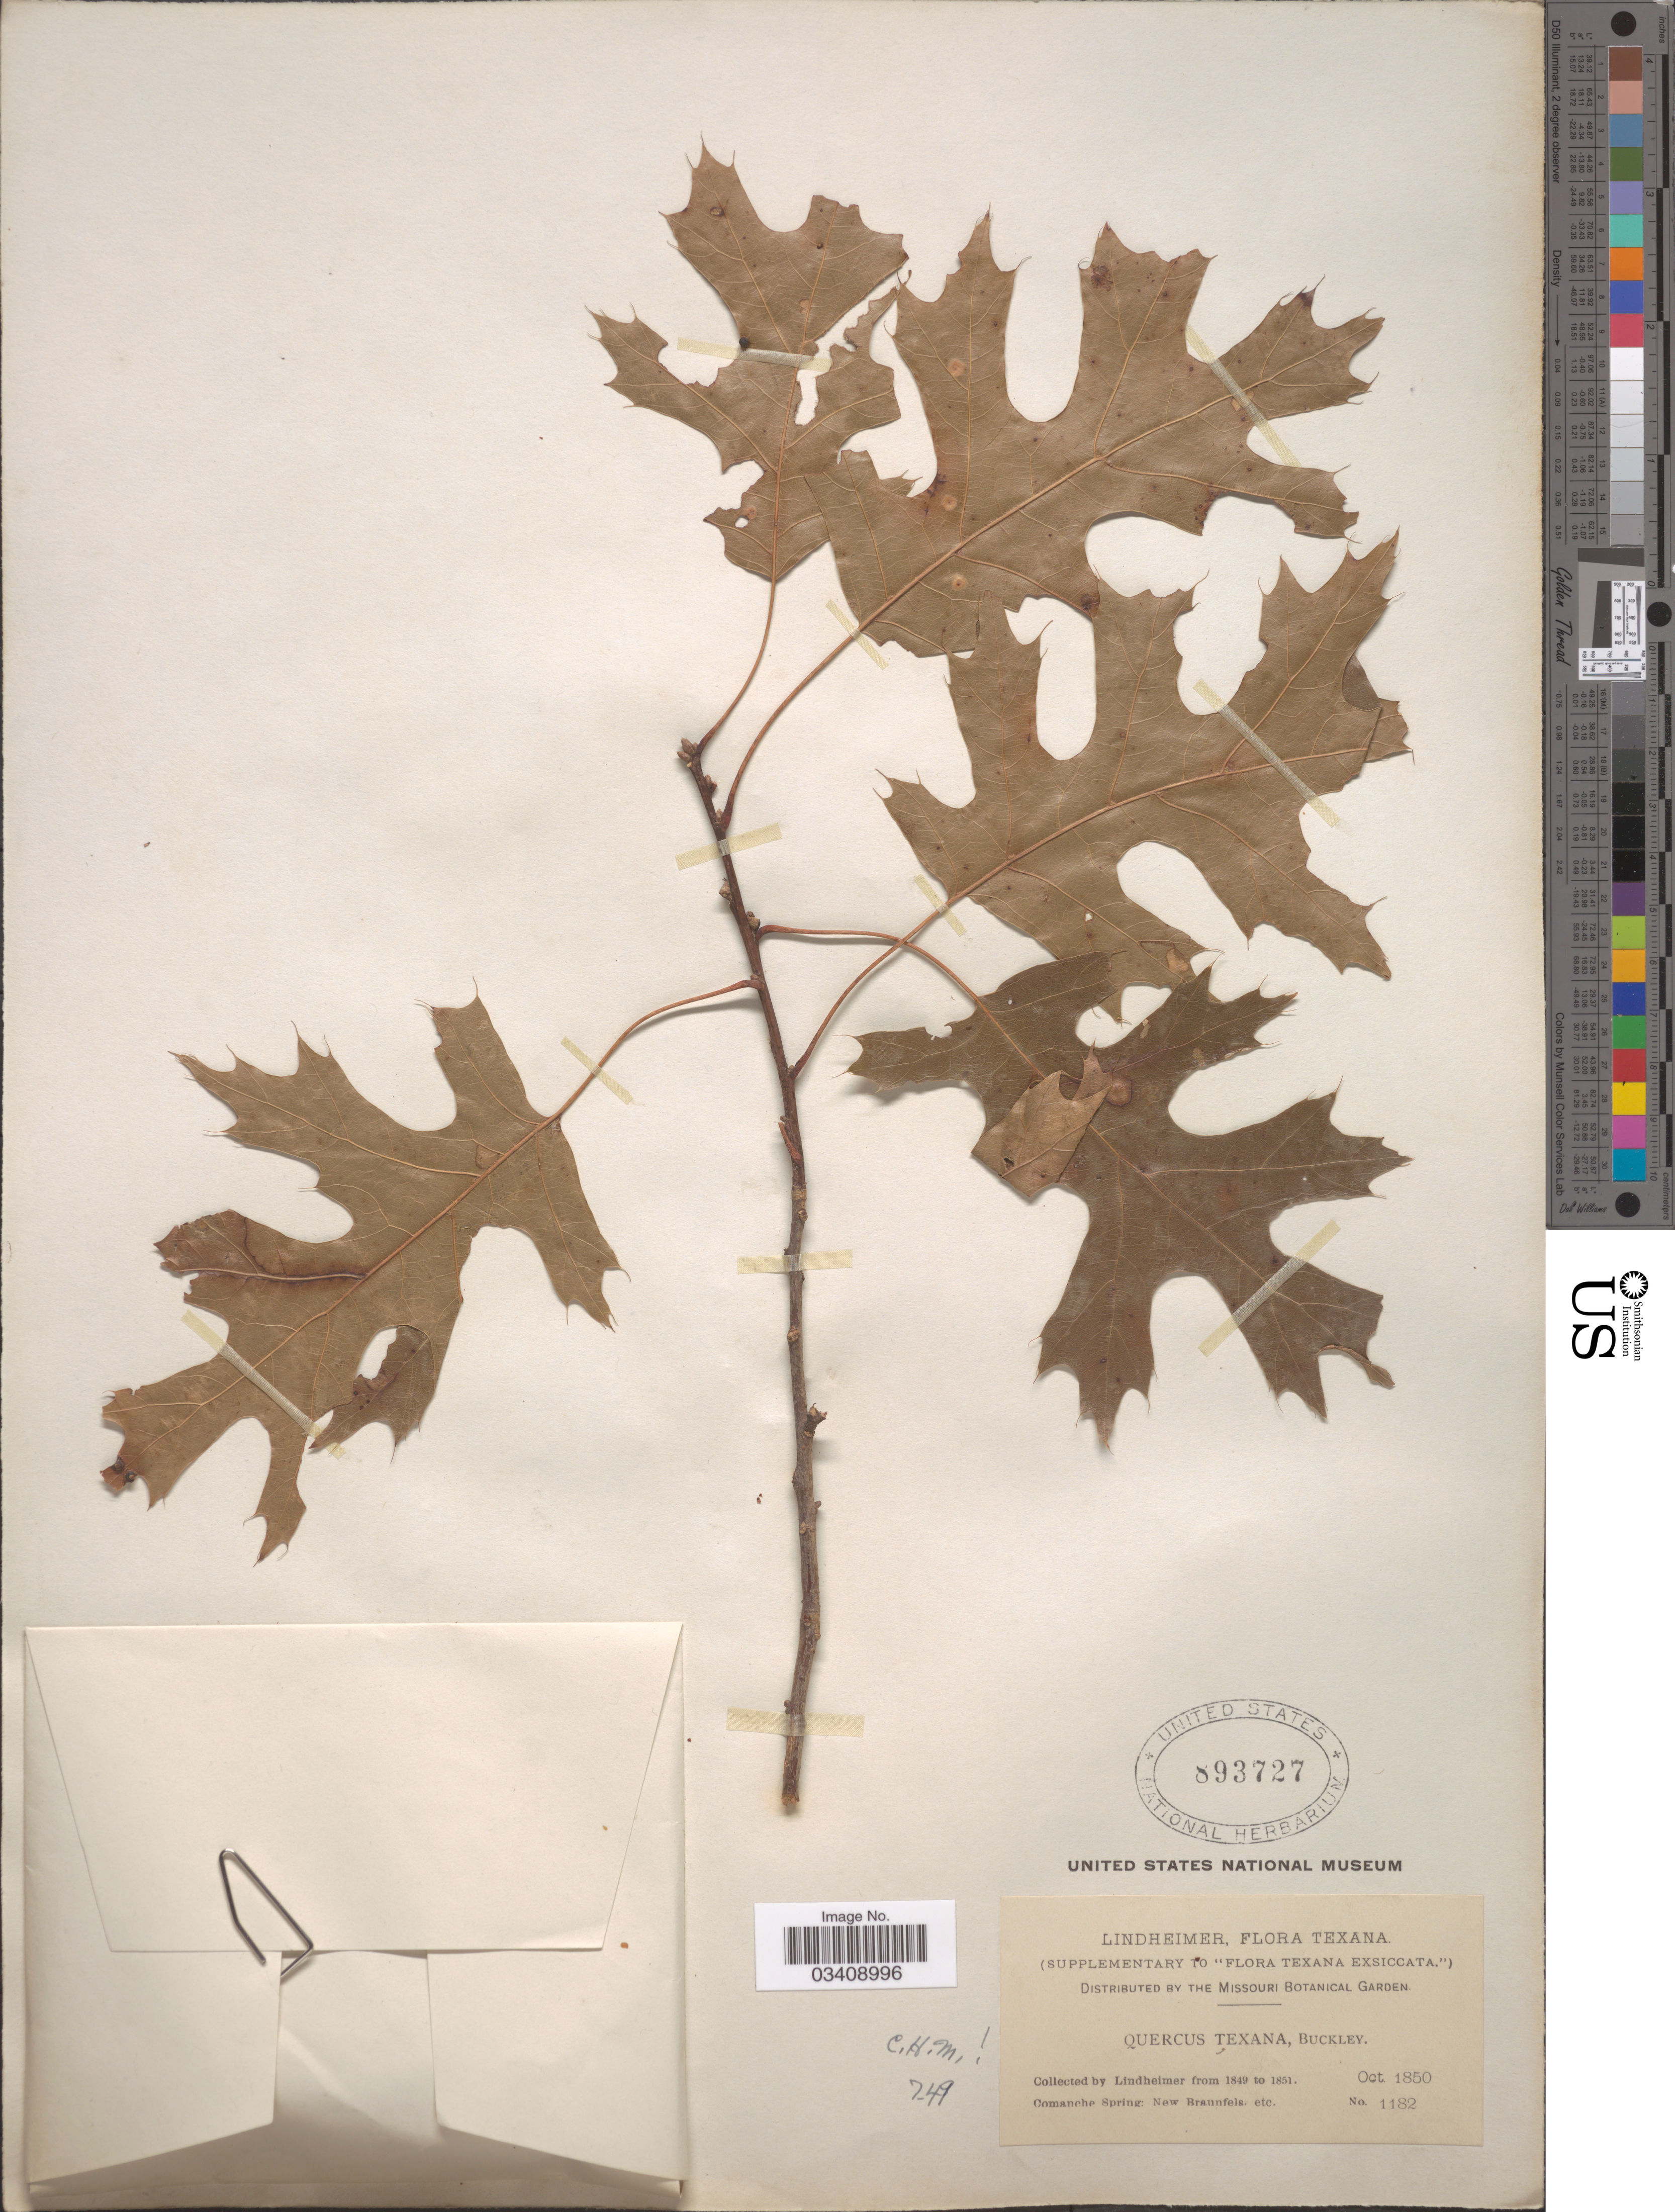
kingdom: Plantae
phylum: Tracheophyta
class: Magnoliopsida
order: Fagales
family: Fagaceae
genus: Quercus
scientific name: Quercus texana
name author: Buckley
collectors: -. Lindheimer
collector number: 1182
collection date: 1850-10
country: United States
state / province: Texas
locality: Comanche Spring: New Braunfels, etc.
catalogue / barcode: US 893727